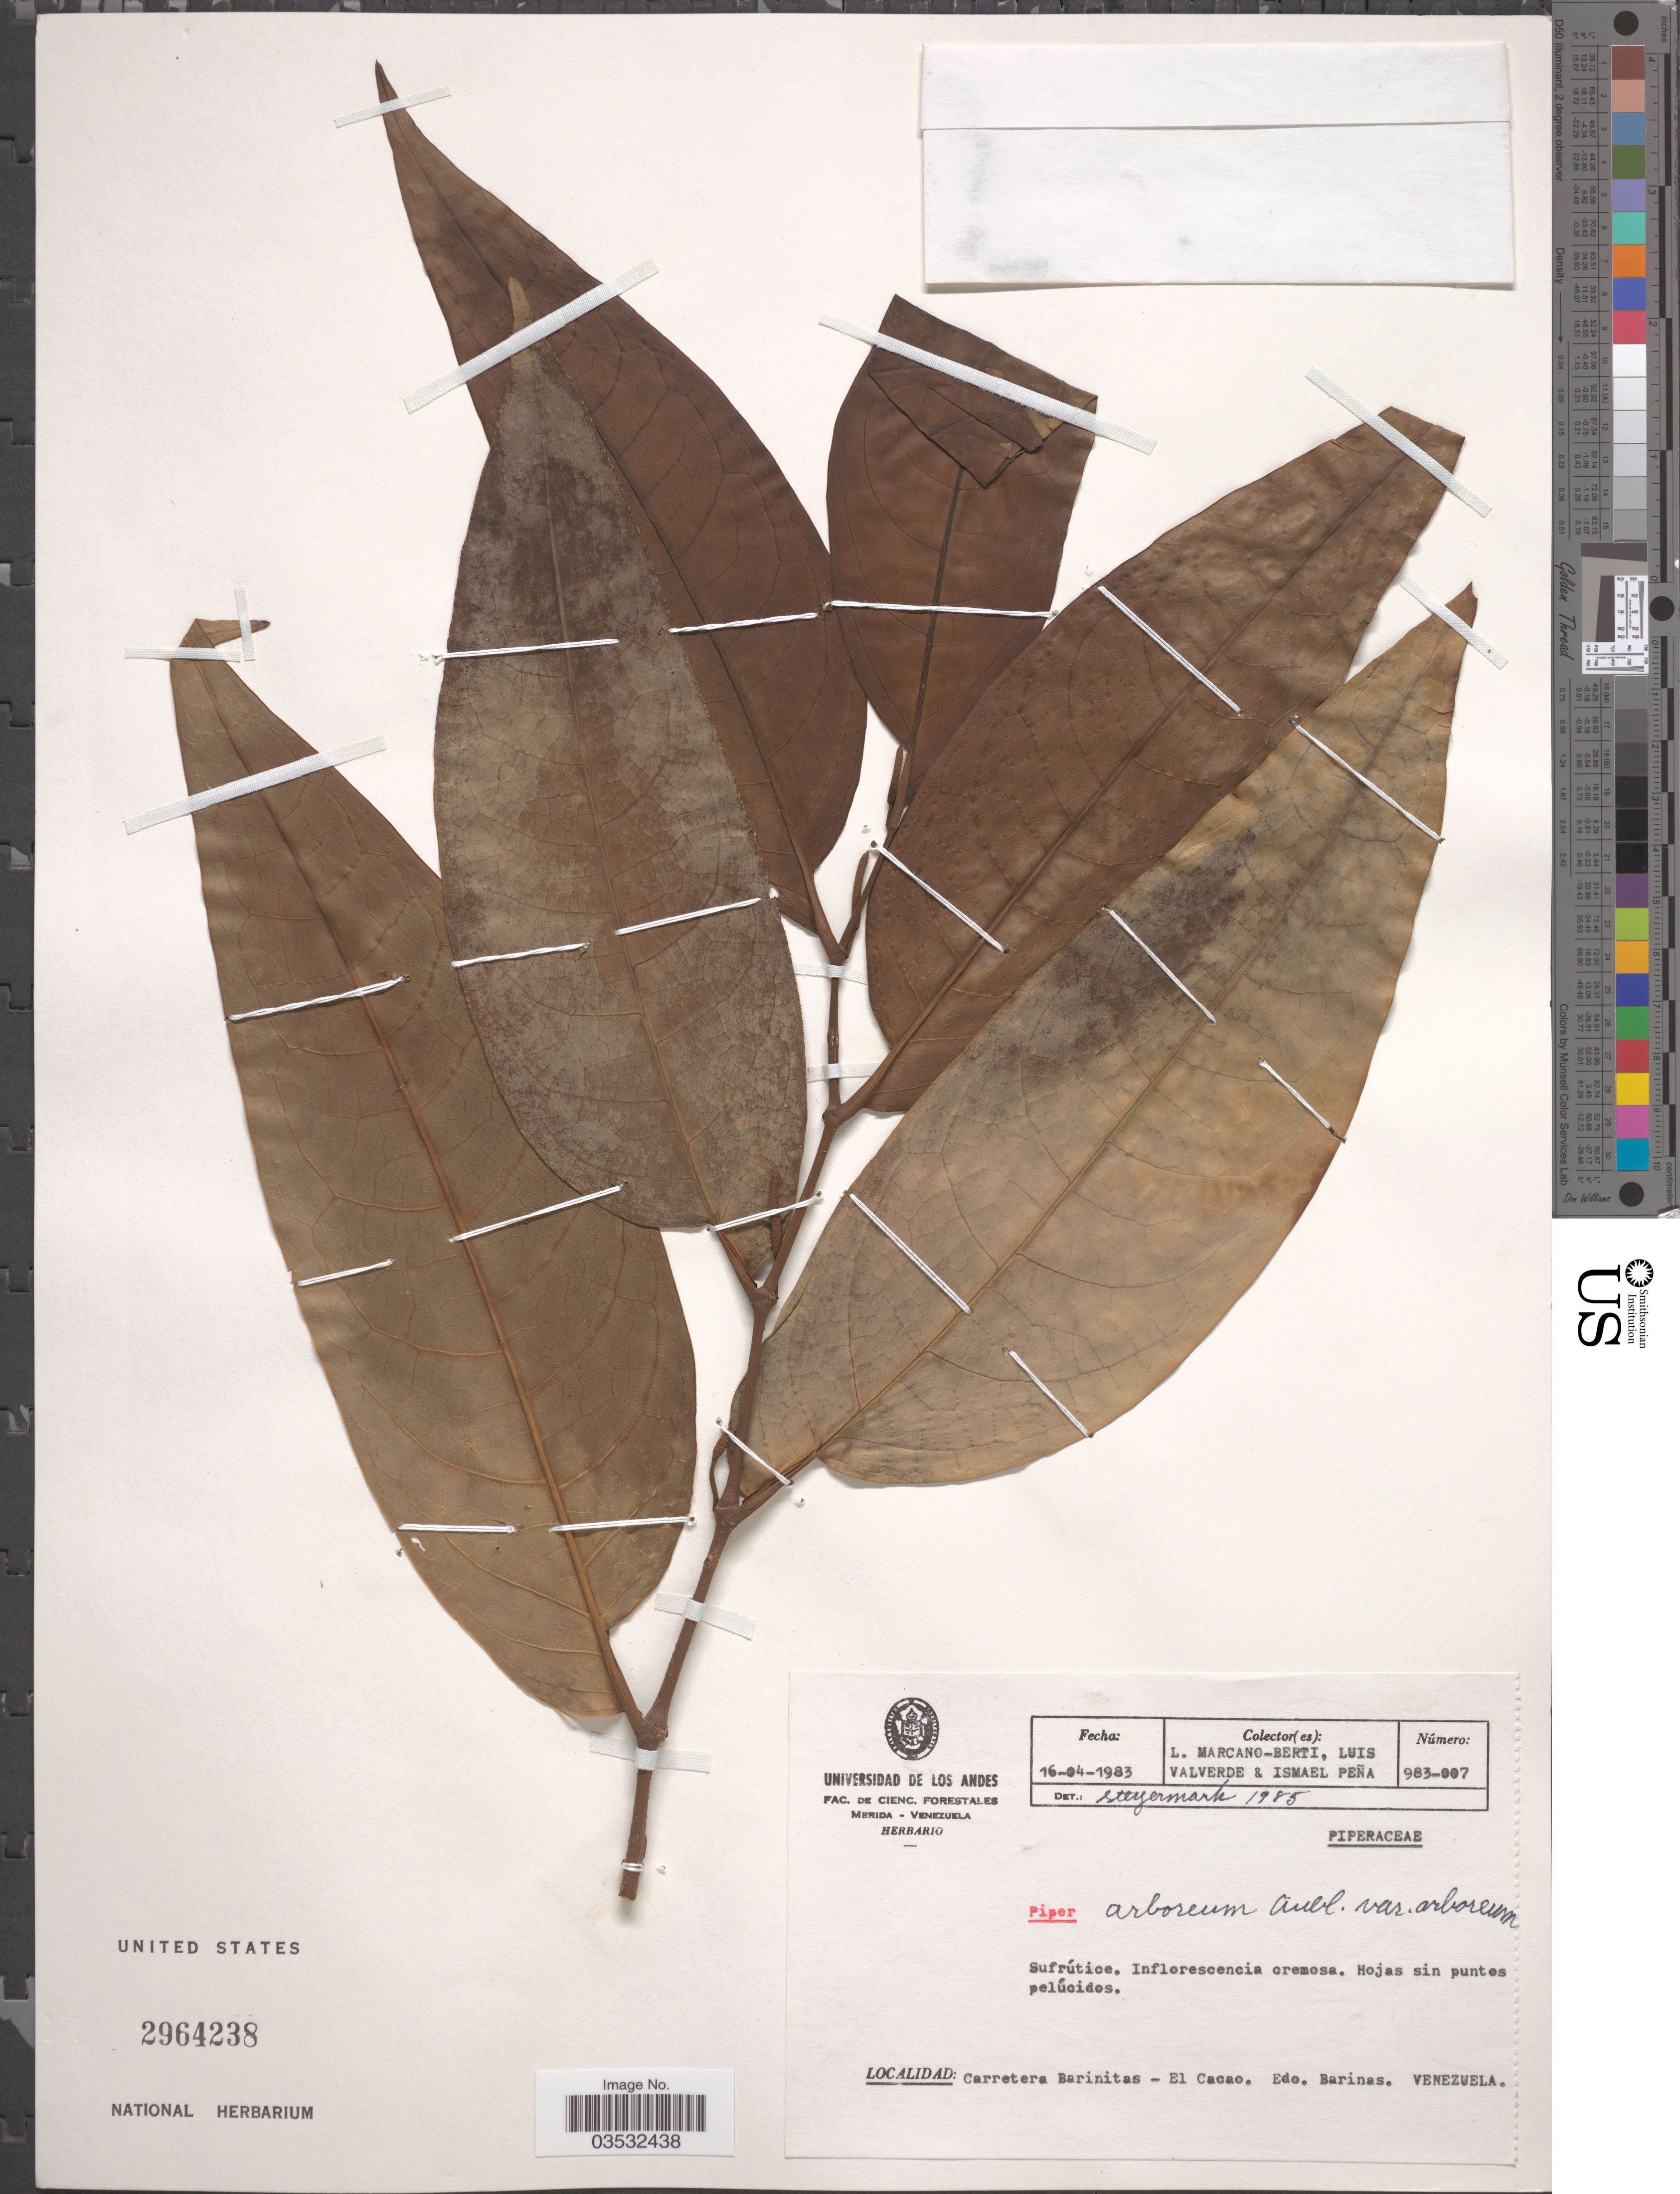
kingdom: Plantae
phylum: Tracheophyta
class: Magnoliopsida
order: Piperales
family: Piperaceae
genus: Piper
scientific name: Piper arboreum var. arboreum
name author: Aubl.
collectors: L. Marcano-Berti, L. Valverde & I. Pena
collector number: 983-007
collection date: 1983-04-16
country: Venezuela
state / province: Barinas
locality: Carretera Barinitas - El Cacao.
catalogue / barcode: US 2964238